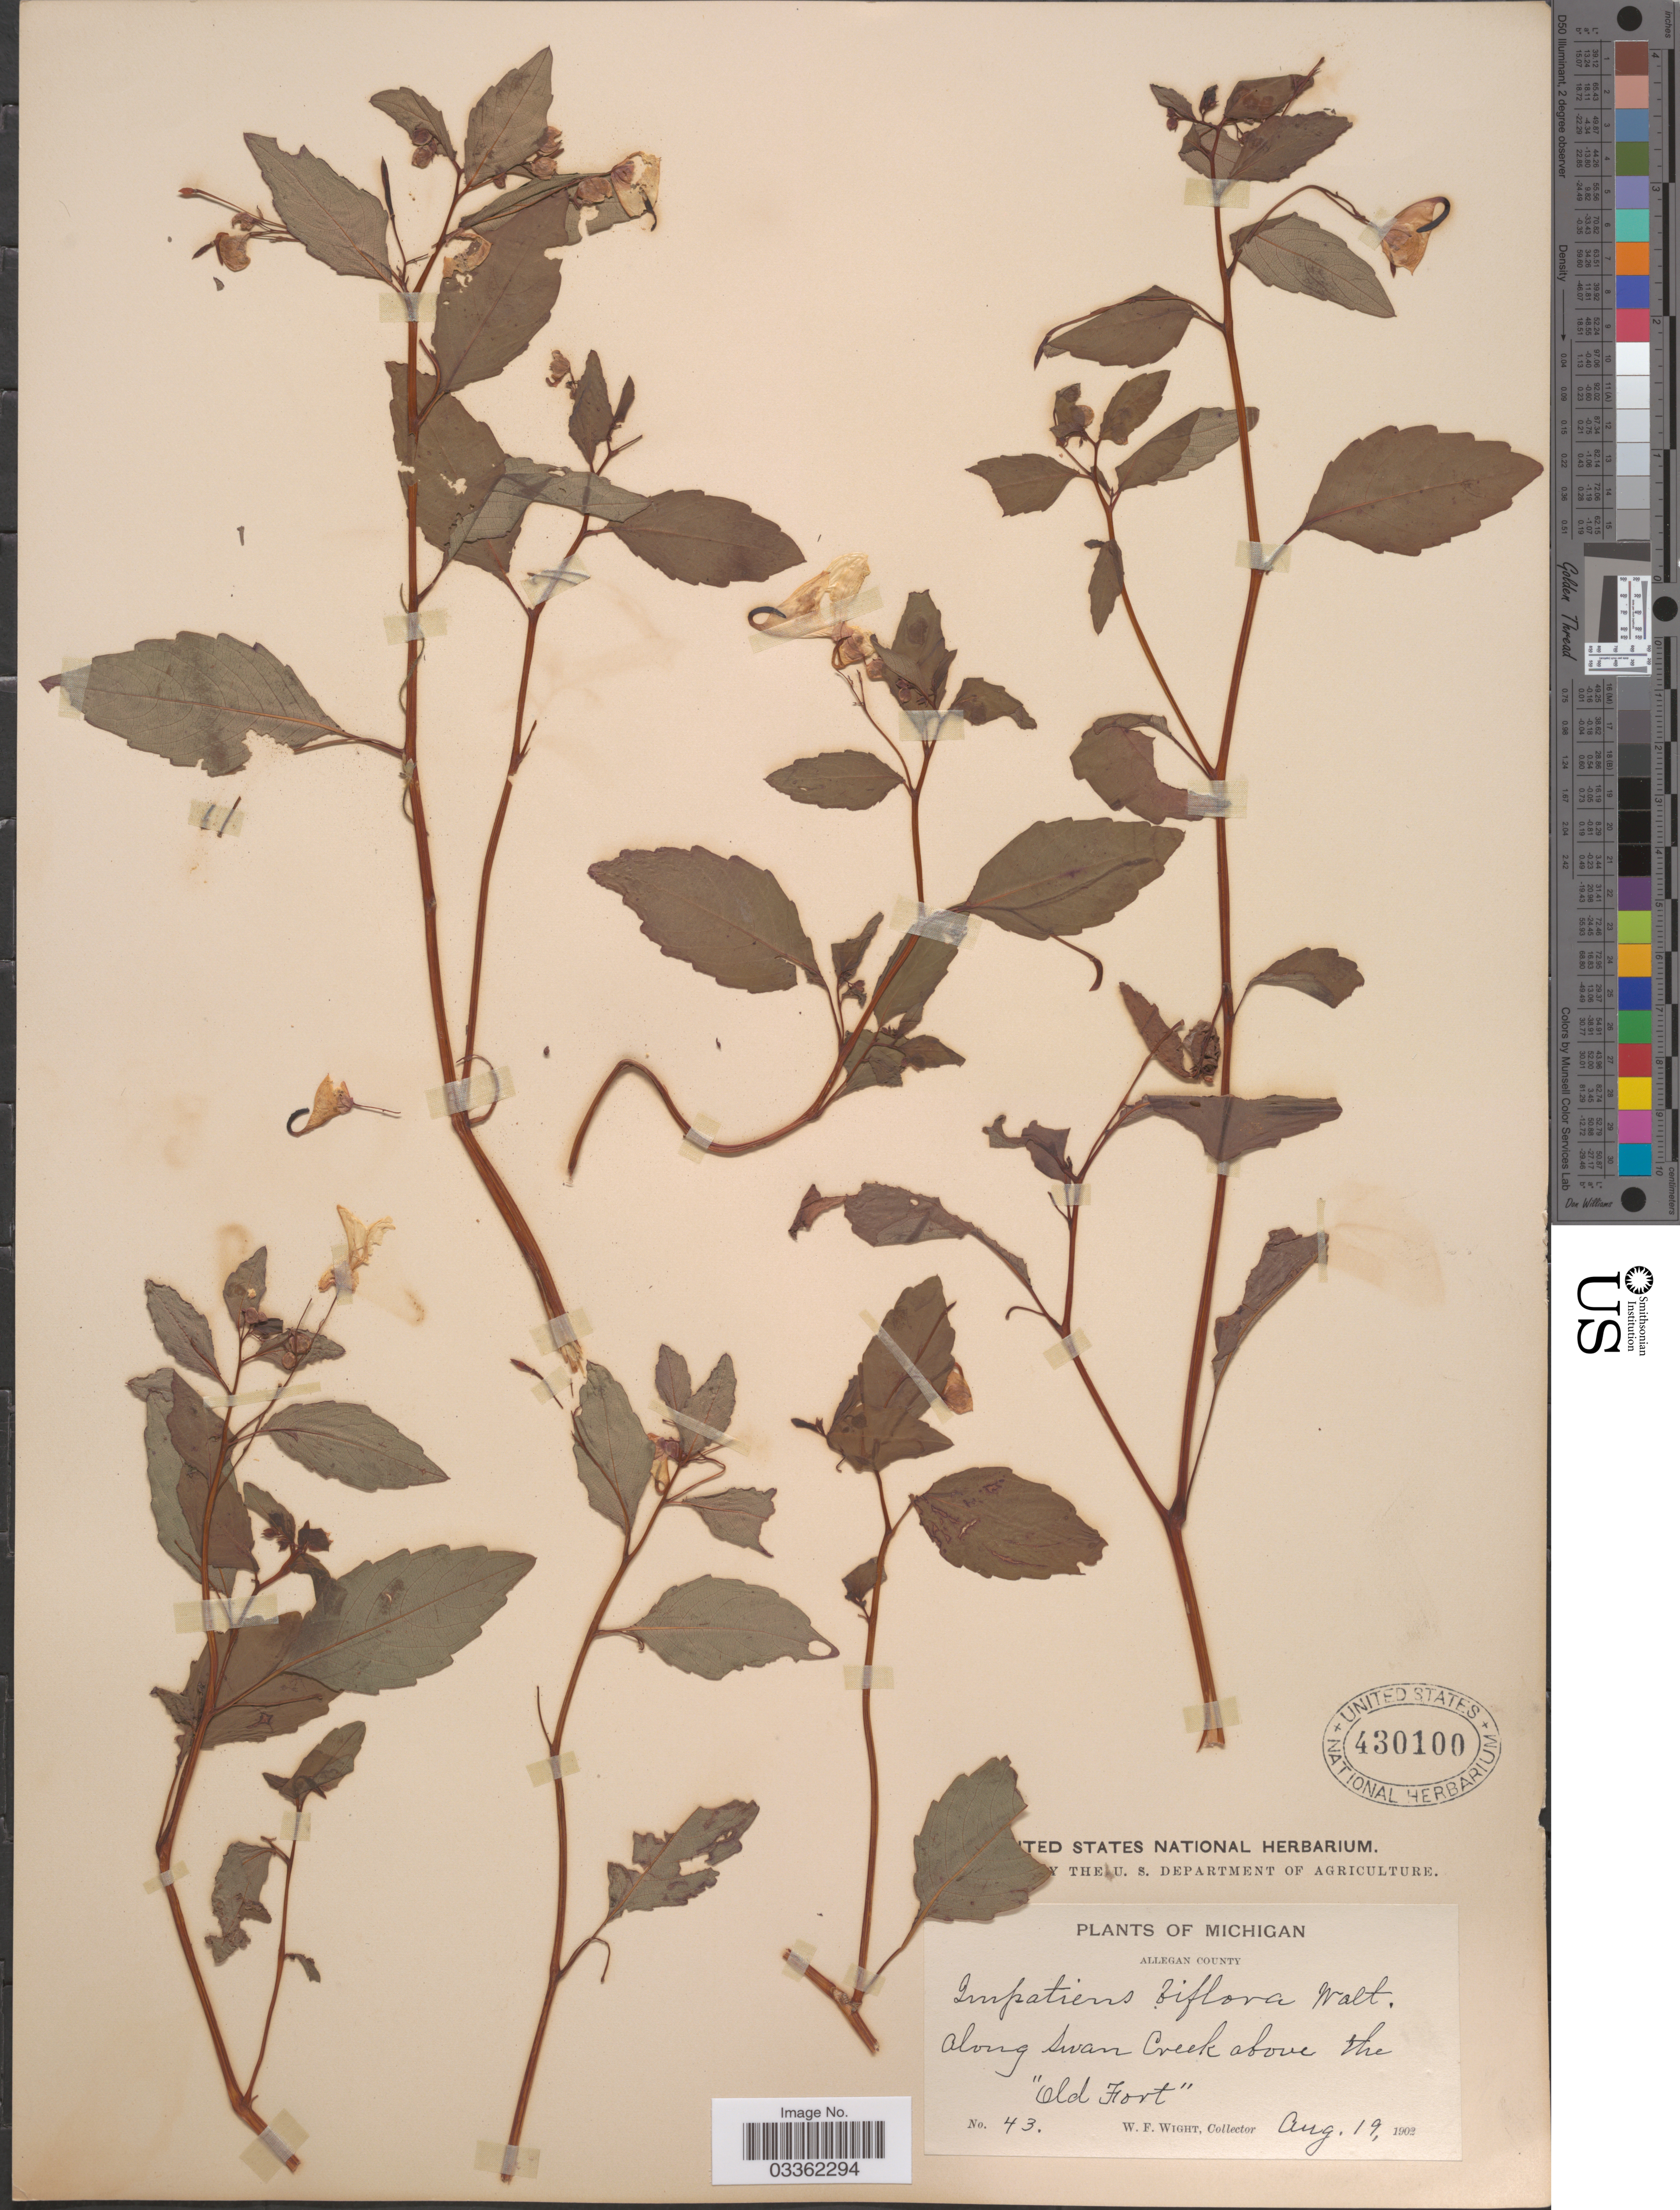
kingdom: Plantae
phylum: Tracheophyta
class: Magnoliopsida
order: Ericales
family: Balsaminaceae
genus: Impatiens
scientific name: Impatiens capensis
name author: Meerb.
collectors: W. Wight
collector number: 43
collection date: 1902-08-19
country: United States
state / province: Michigan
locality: Allegan County, along Swan Creek above the "old Fort".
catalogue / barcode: US 430100